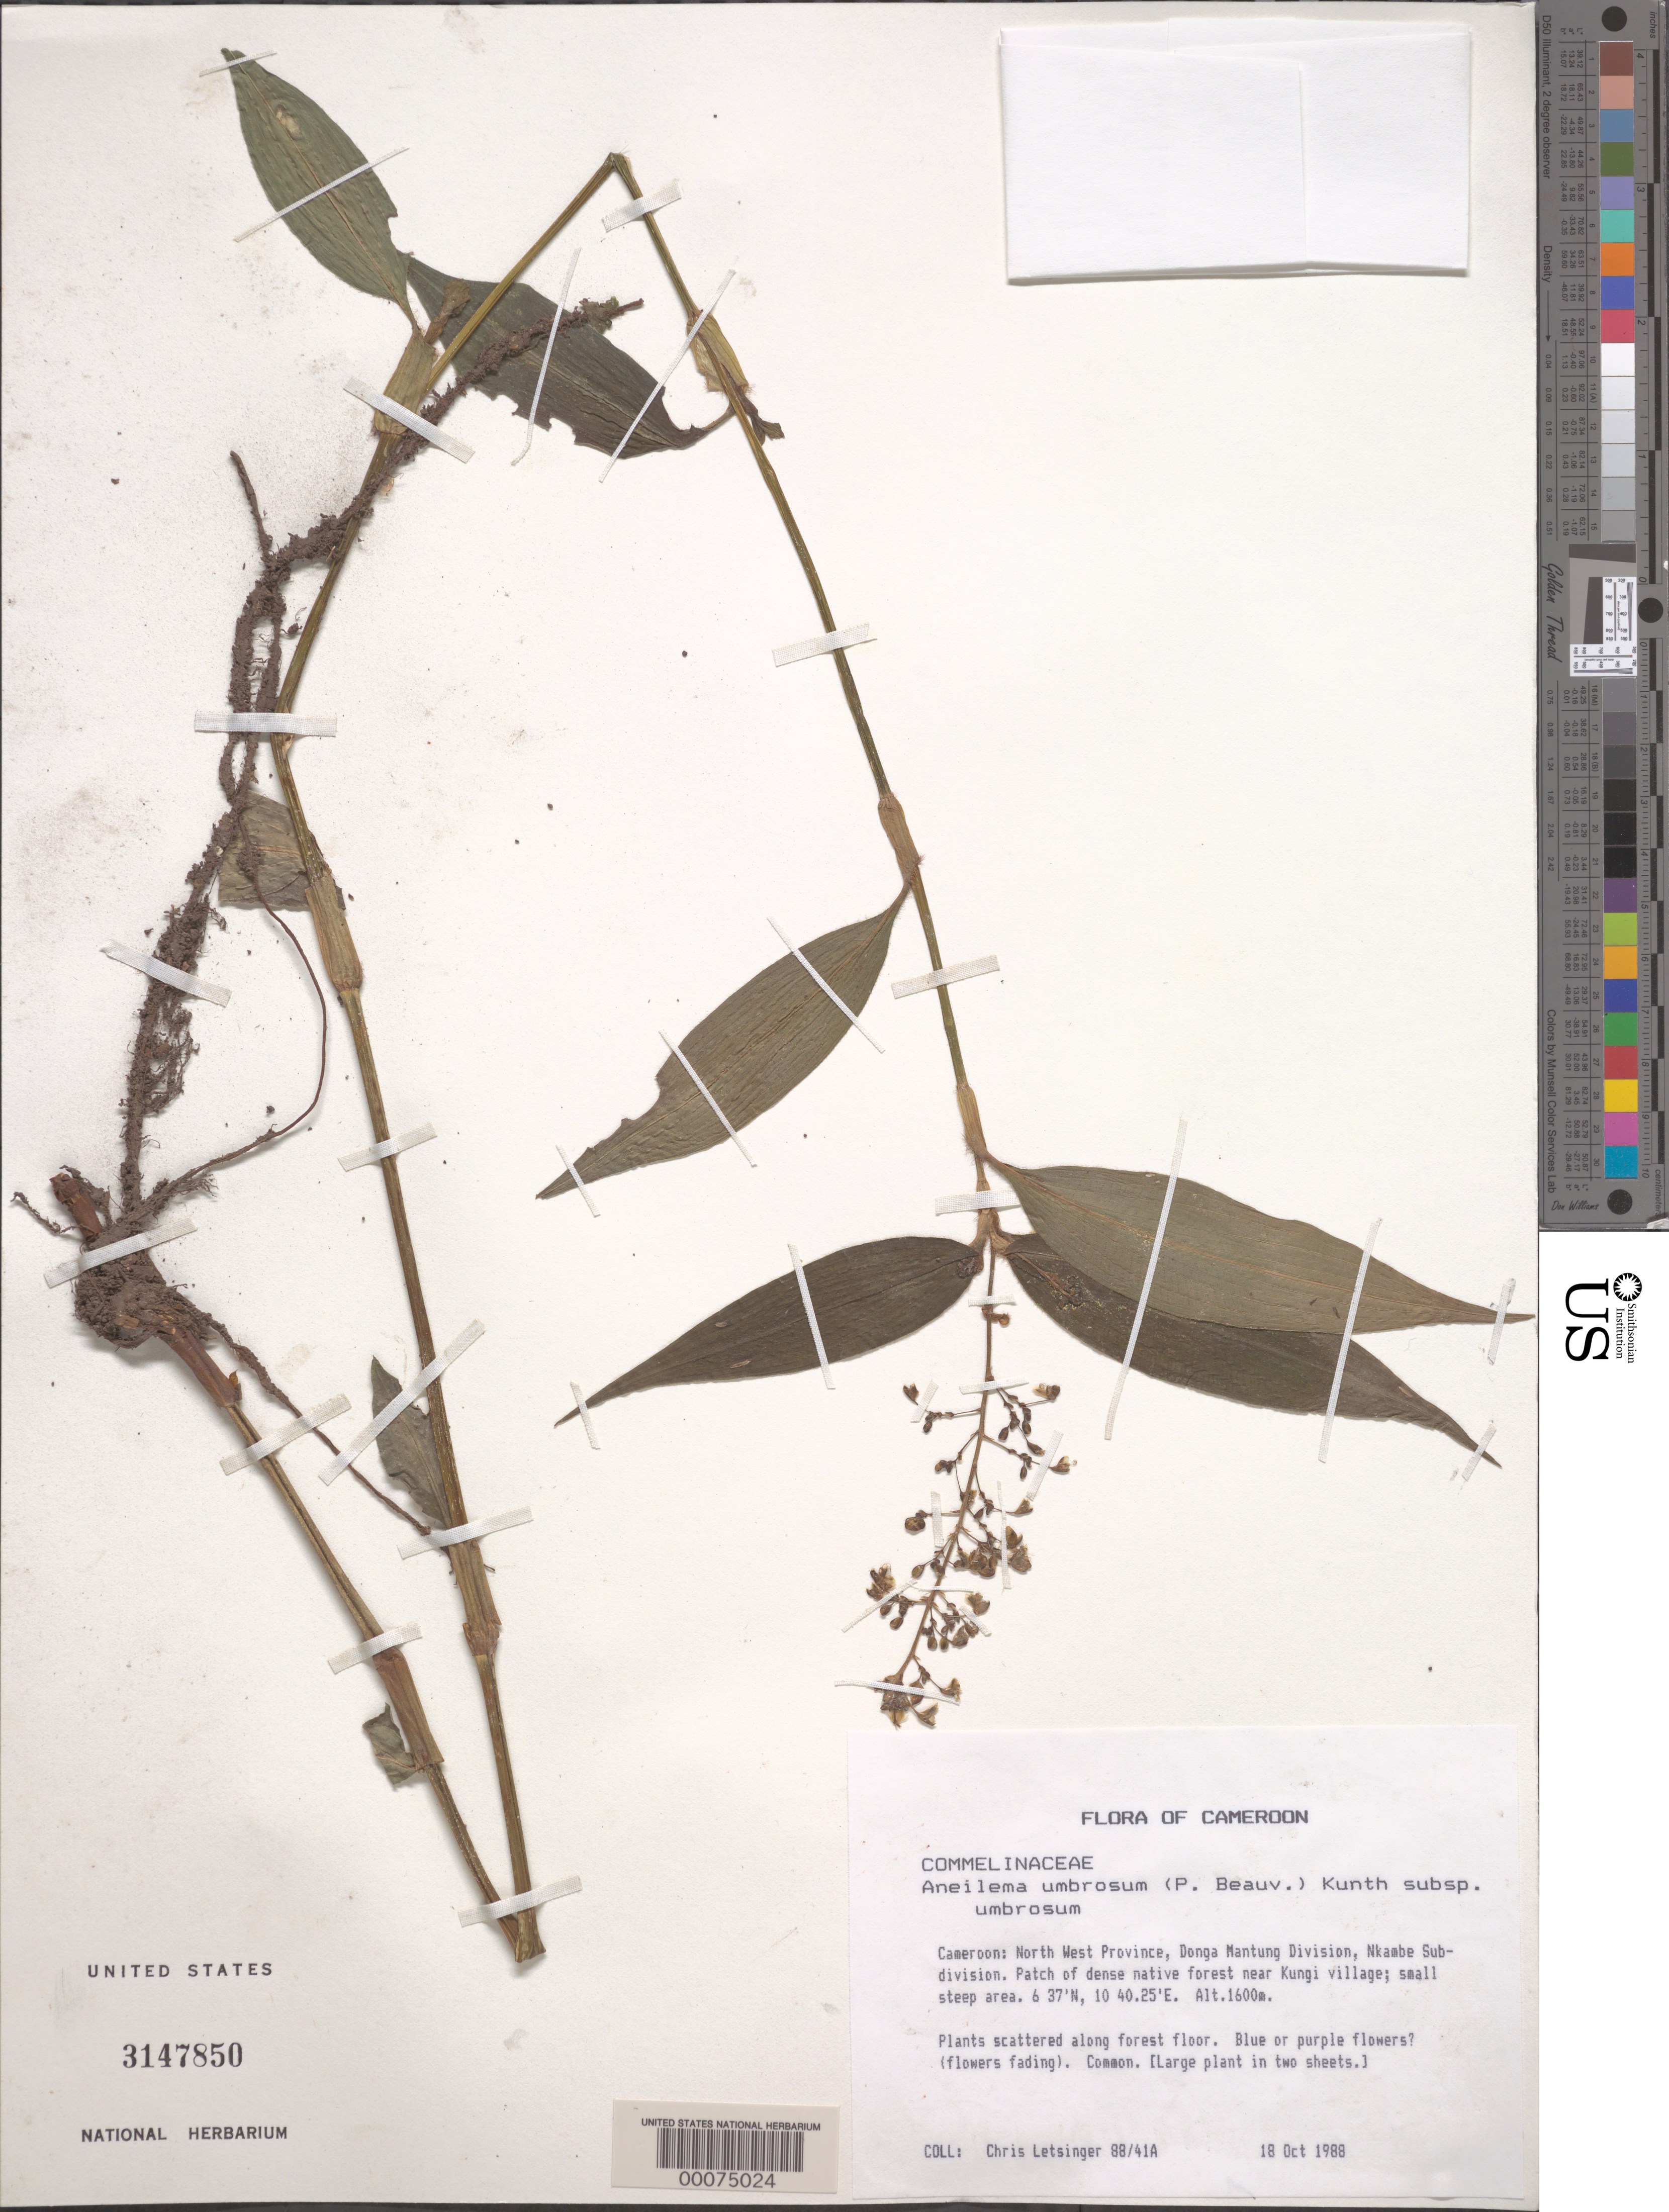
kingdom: Plantae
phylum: Tracheophyta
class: Liliopsida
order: Commelinales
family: Commelinaceae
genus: Aneilema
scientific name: Aneilema umbrosum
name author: (Vahl) Kunth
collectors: C. Letsinger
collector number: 88/41a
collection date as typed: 18 Oct 1988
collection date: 1988-10-18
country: Cameroon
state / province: Nord-ouest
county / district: Donga-mantung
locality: Nkambe subdivision, near kungi village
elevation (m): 1600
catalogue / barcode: US 3147850